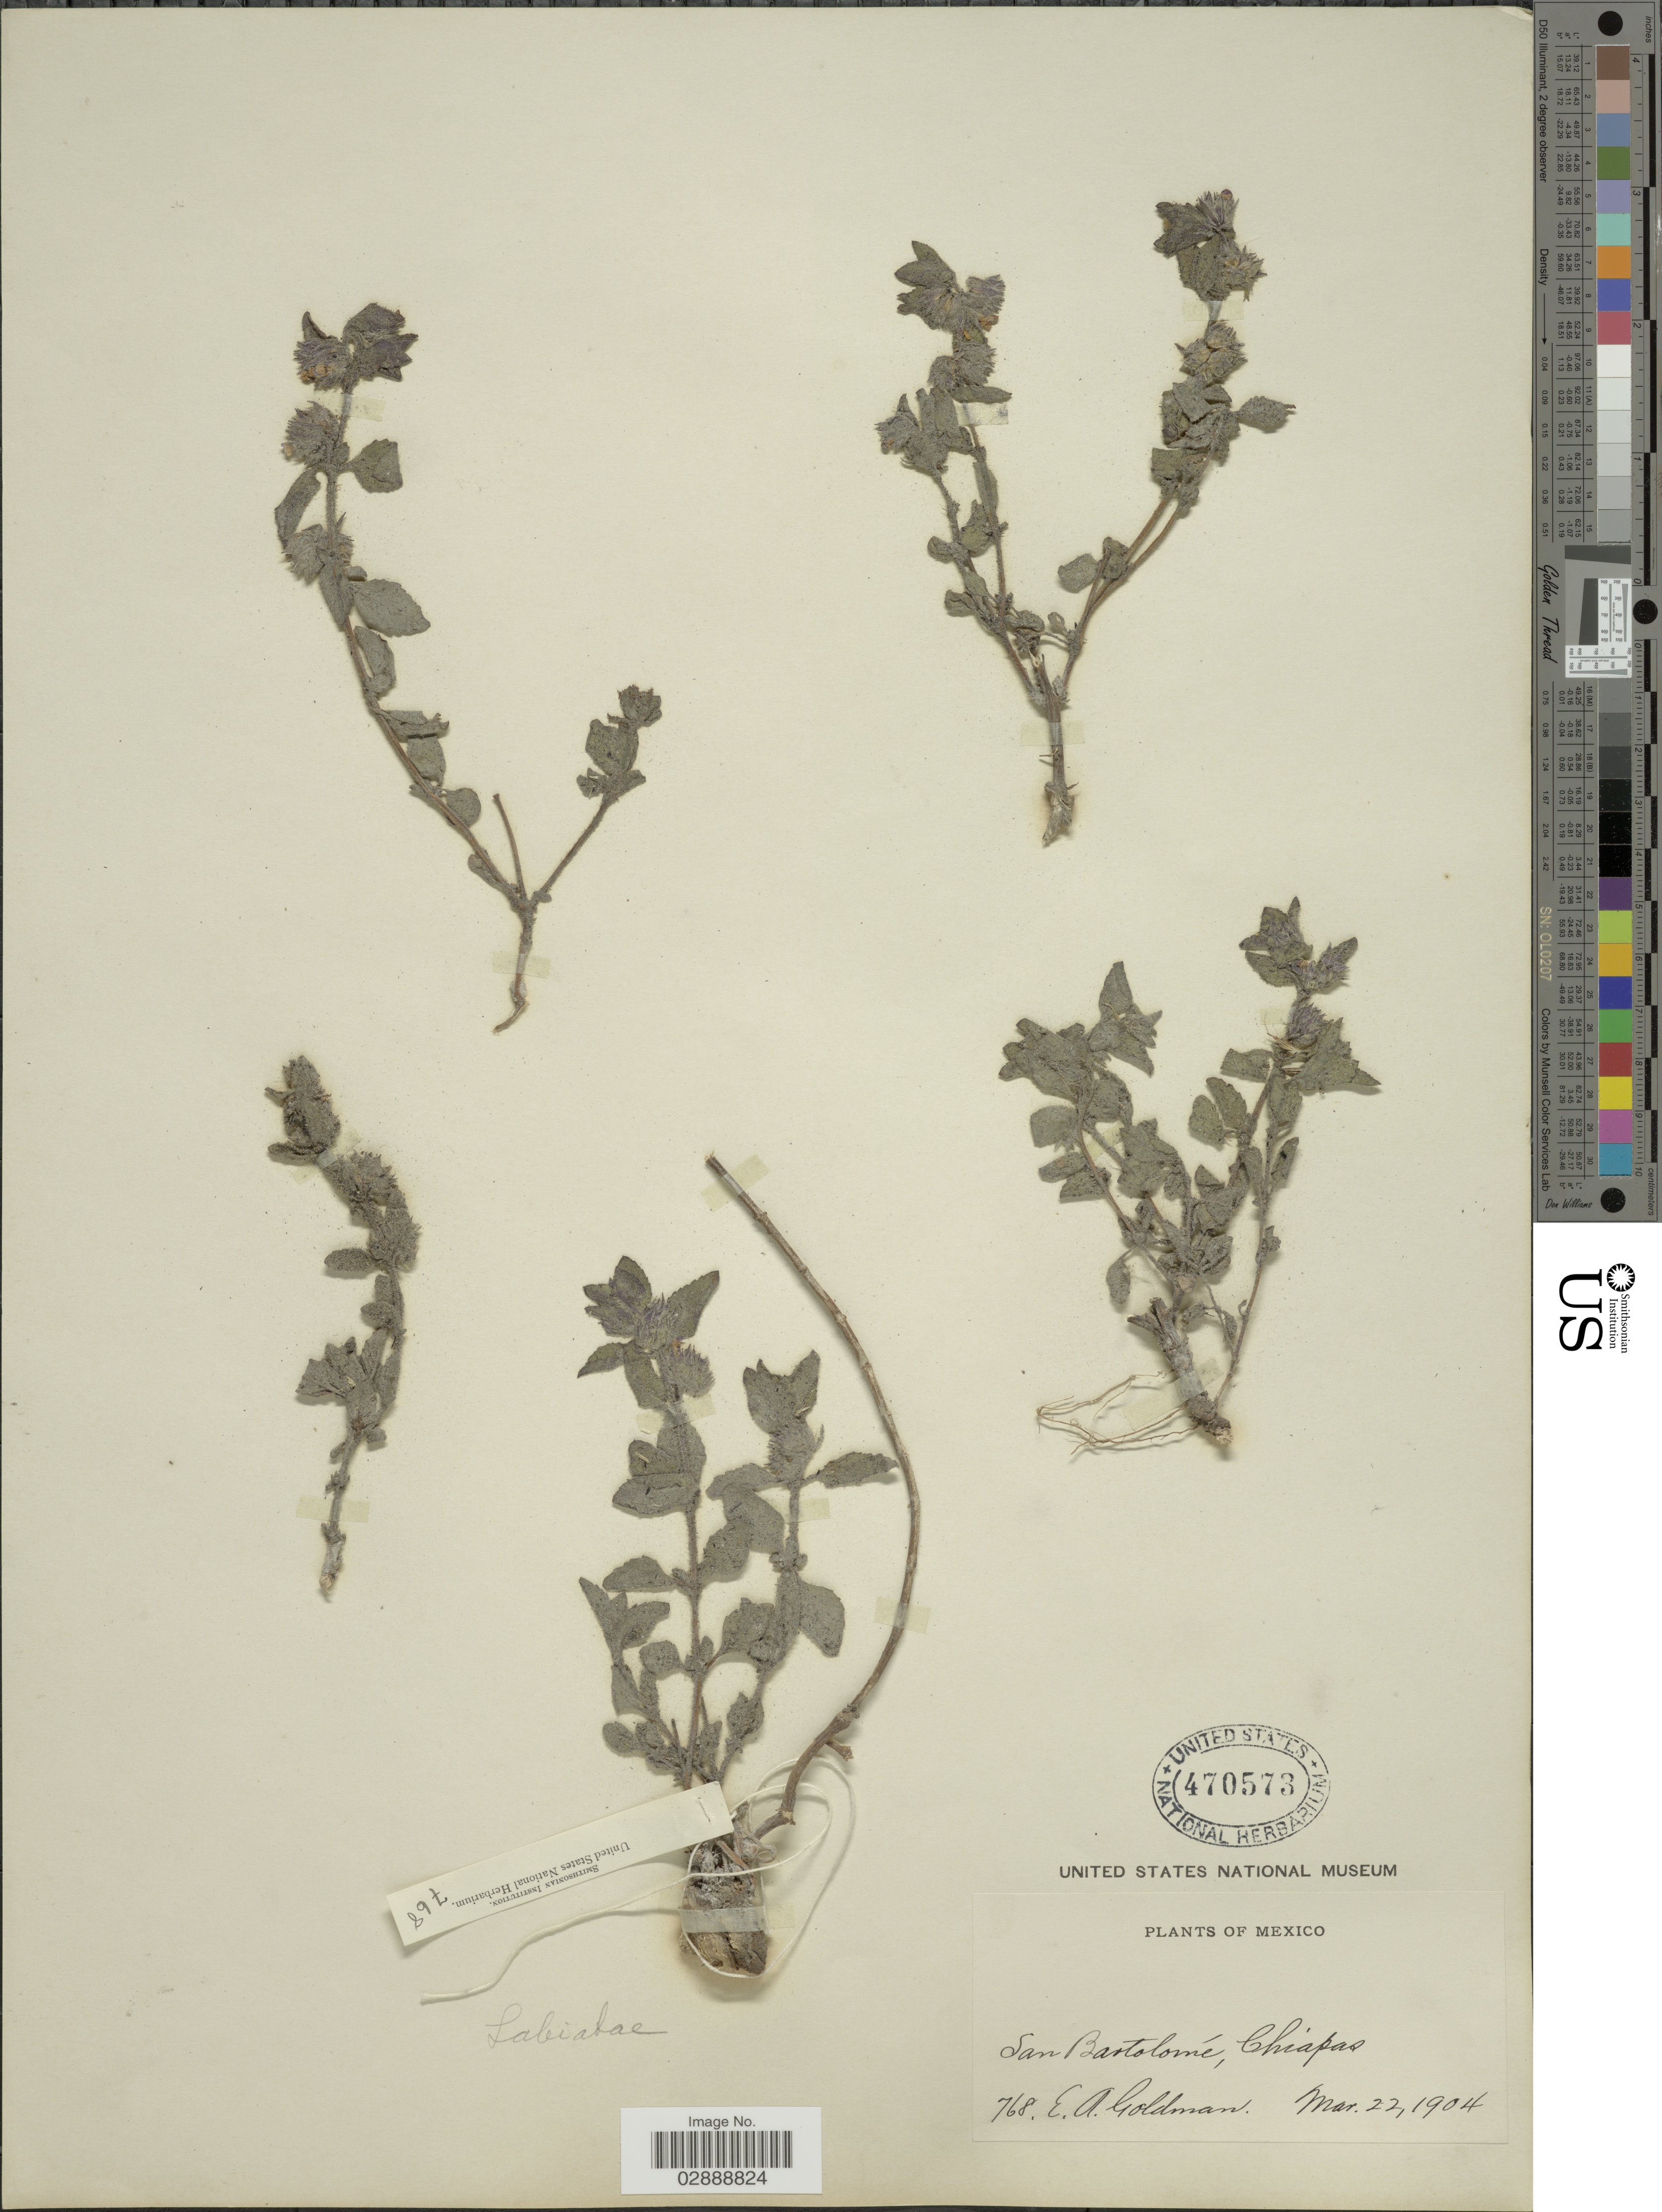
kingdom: Plantae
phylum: Tracheophyta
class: Magnoliopsida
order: Lamiales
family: Lamiaceae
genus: Marsypianthes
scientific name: Marsypianthes chamaedrys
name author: (Vahl) Kuntze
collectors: E. A. Goldman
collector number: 768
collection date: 1904-03-22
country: Mexico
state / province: Chiapas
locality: San Bartolomé.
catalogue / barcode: US 470573